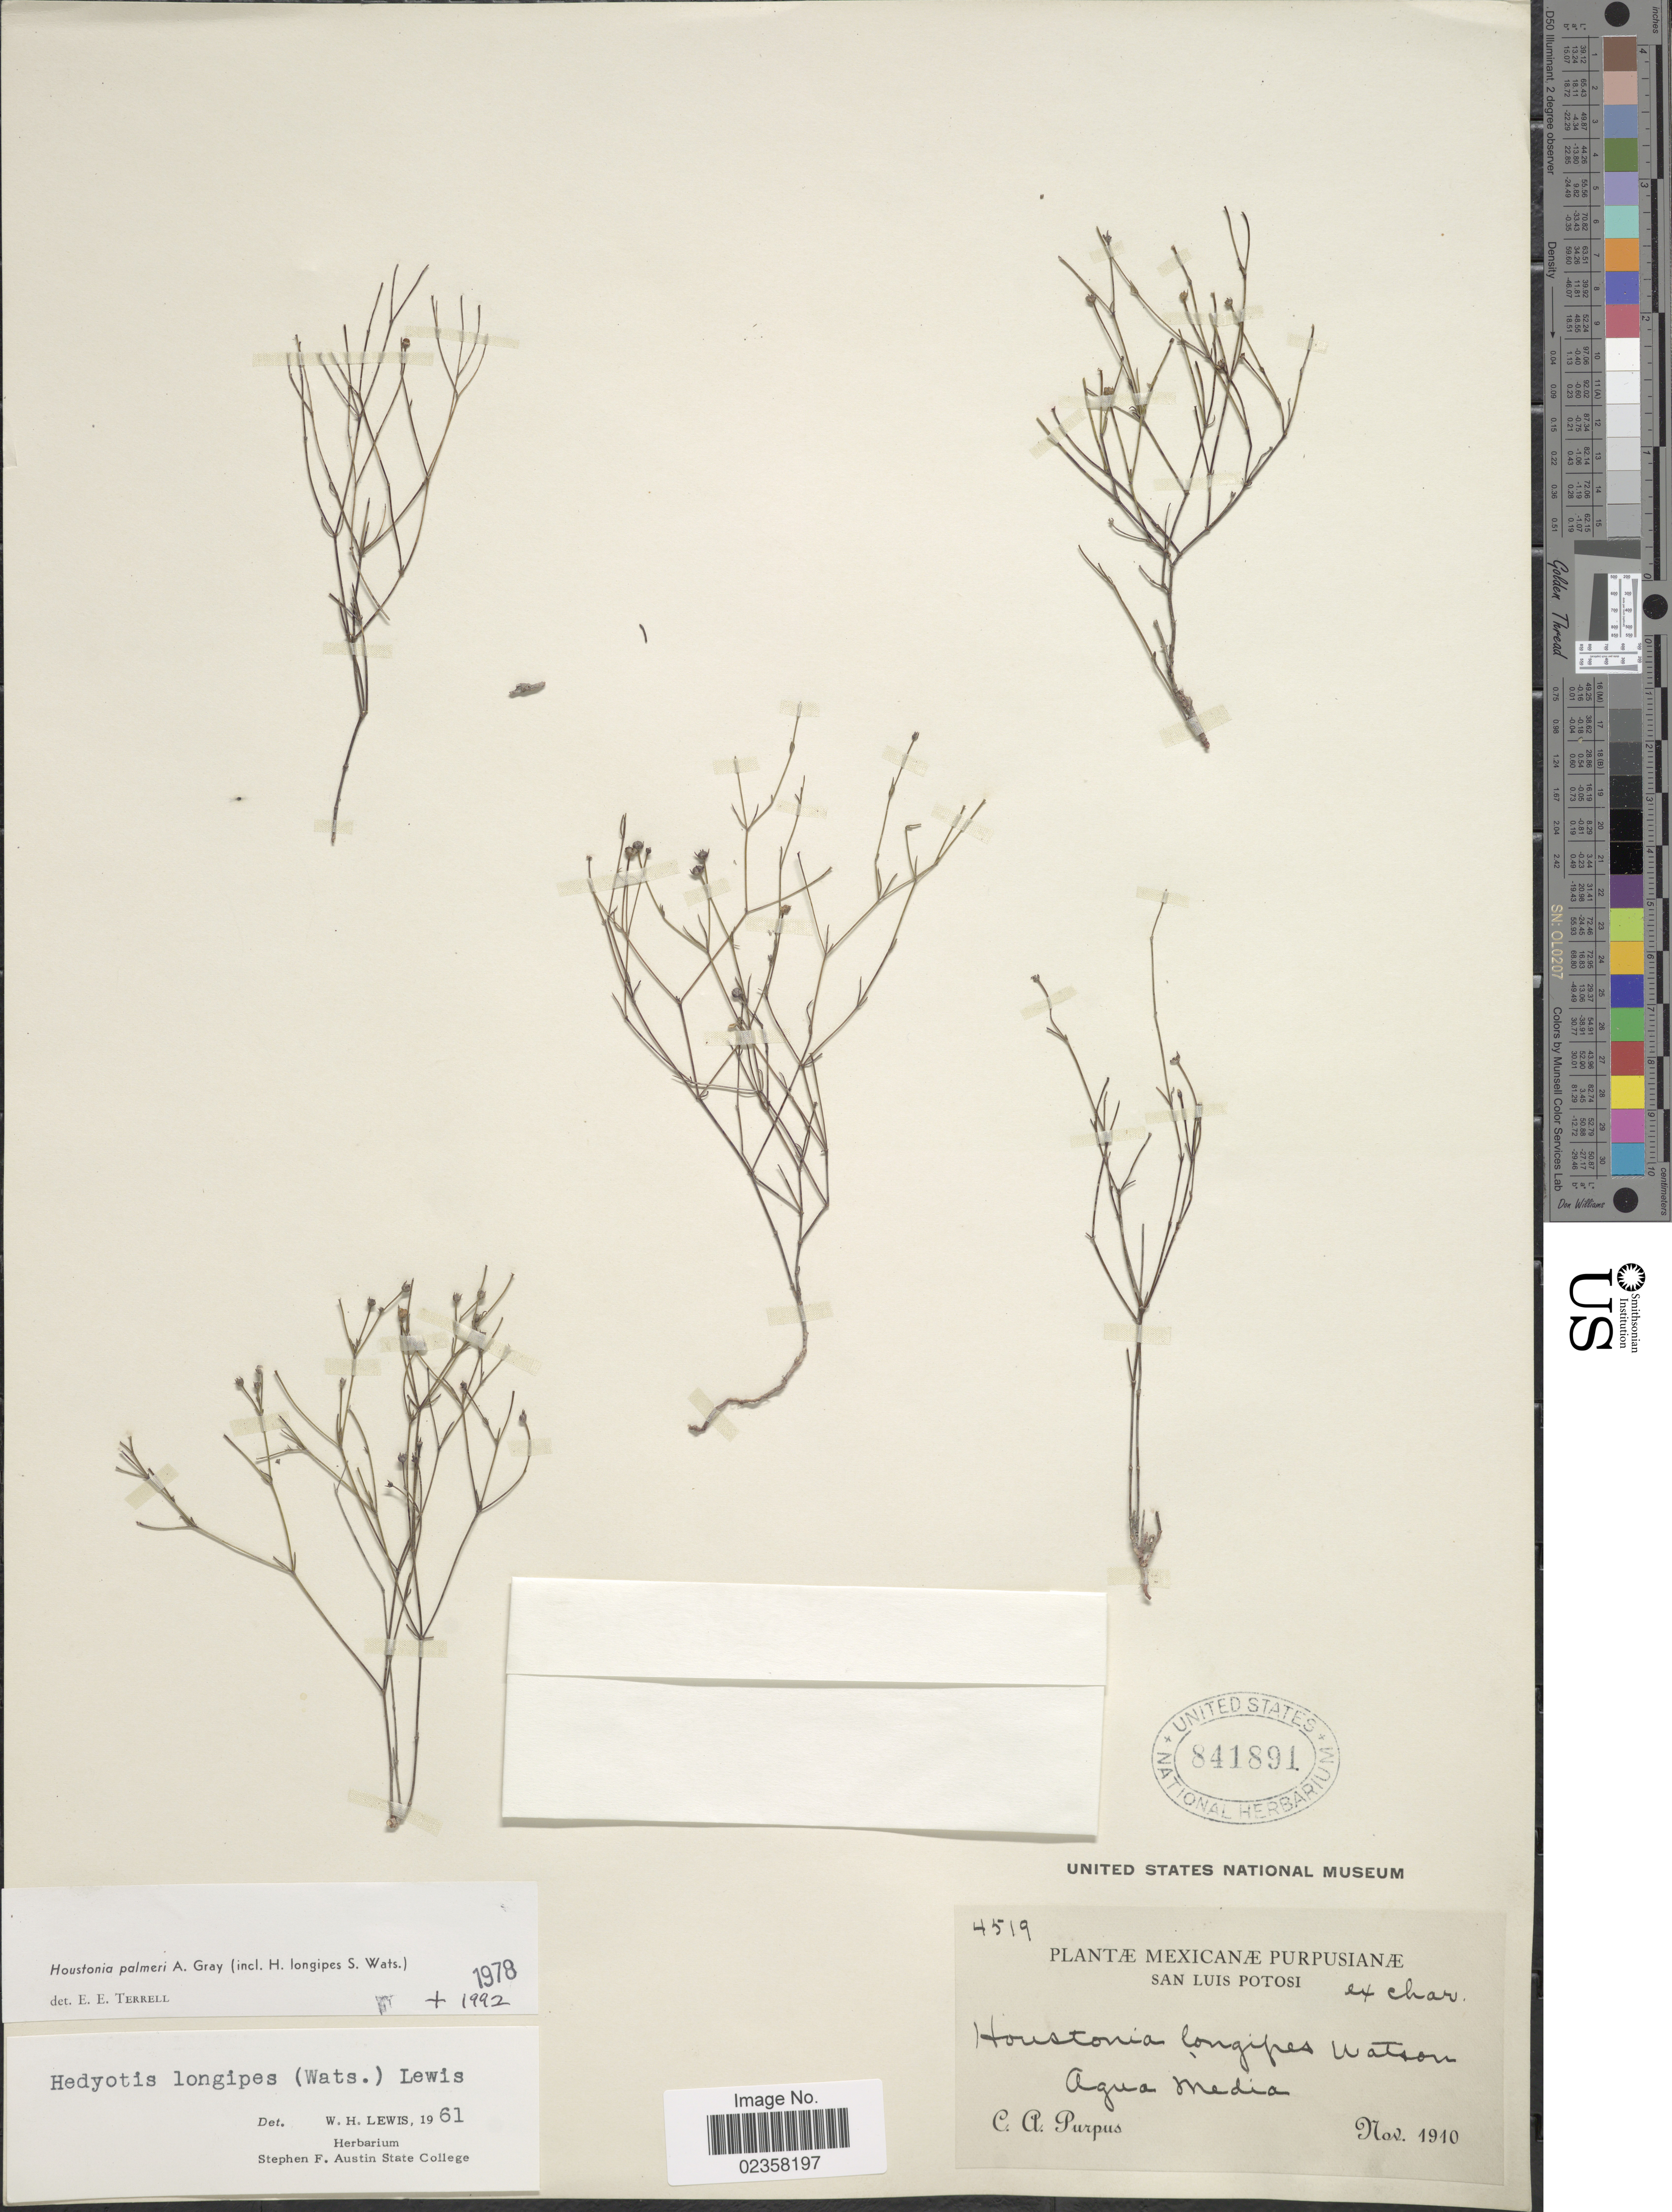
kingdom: Plantae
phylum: Tracheophyta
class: Magnoliopsida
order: Gentianales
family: Rubiaceae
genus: Houstonia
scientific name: Houstonia palmeri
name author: A. Gray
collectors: C. A. Purpus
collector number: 4519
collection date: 1910-11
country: Mexico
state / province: San Luis Potosí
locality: Mexicanae Purpusianae, Agua Media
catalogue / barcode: US 841891